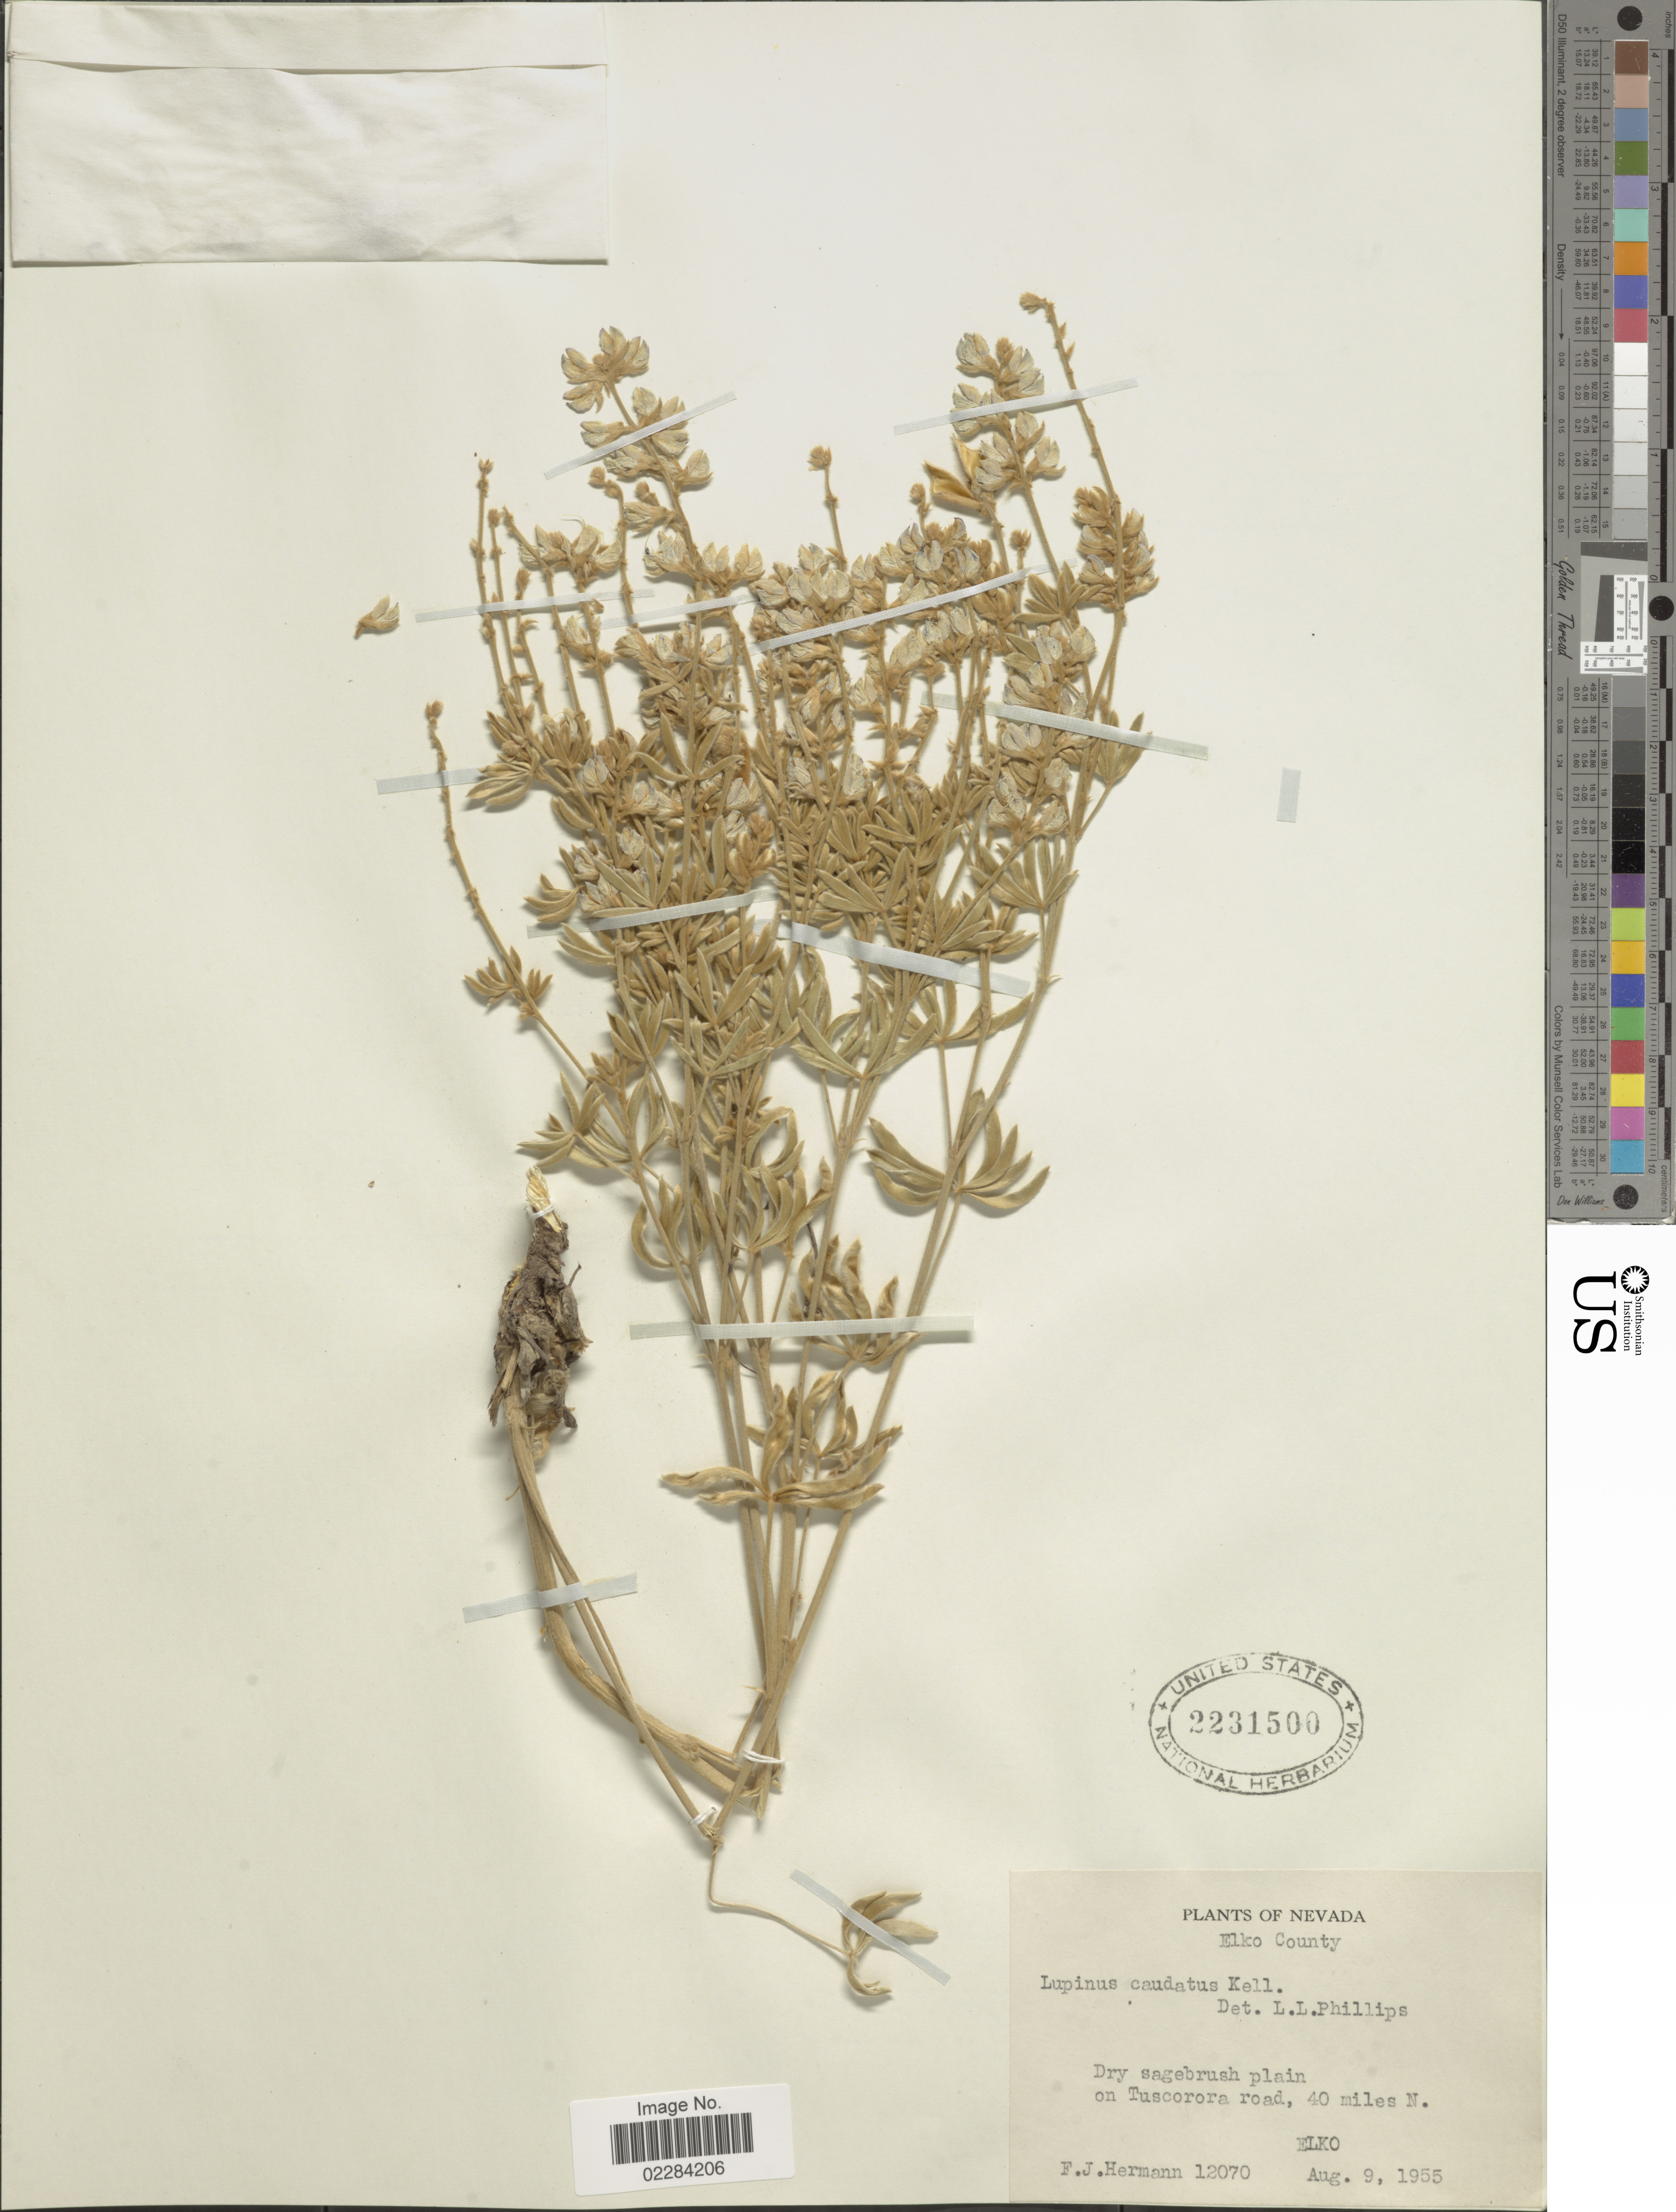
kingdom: Plantae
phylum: Tracheophyta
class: Magnoliopsida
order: Fabales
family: Fabaceae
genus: Lupinus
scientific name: Lupinus caudatus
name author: Kellogg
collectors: F. J. Hermann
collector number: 12070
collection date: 1955-08-09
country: United States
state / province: Nevada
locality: Elko County. Dry sagebrush plain on Tuscorora road, 40 miles N. Elko.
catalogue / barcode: US 2231500